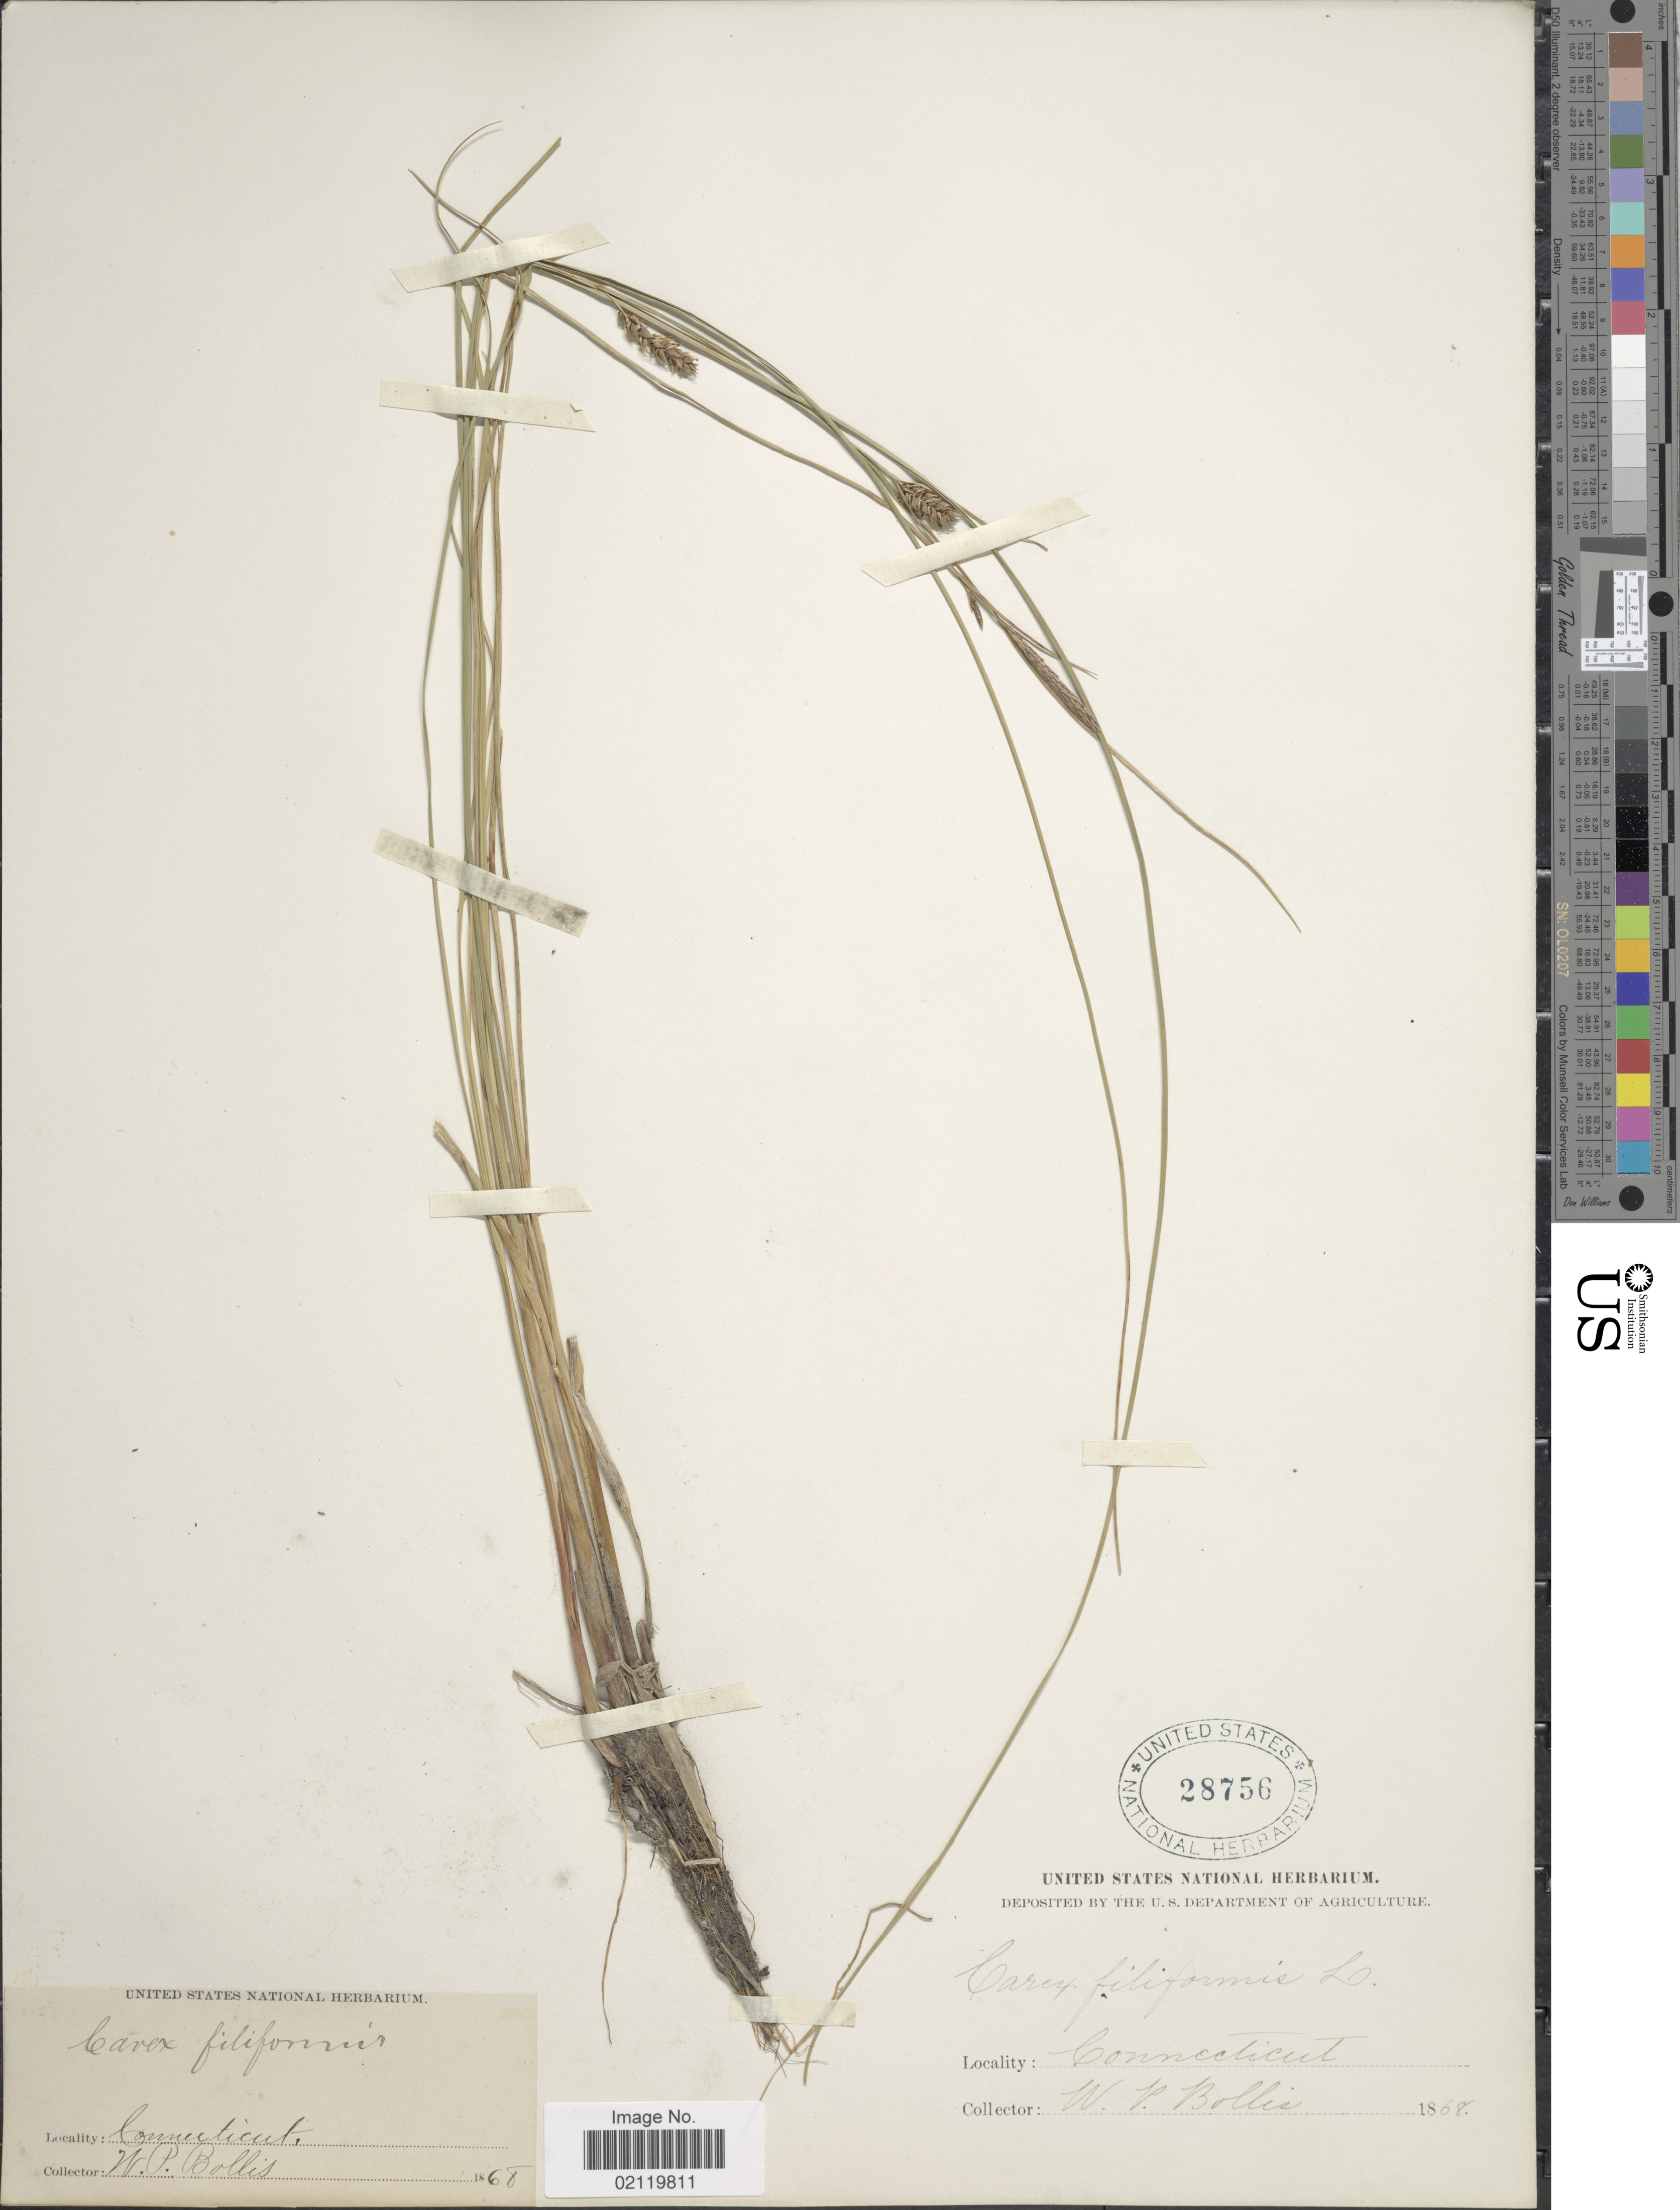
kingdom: Plantae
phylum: Tracheophyta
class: Liliopsida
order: Poales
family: Cyperaceae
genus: Carex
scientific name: Carex lasiocarpa var. americana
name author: Fernald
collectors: W. P. Bollis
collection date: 1868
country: United States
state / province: Connecticut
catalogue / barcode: US 28756